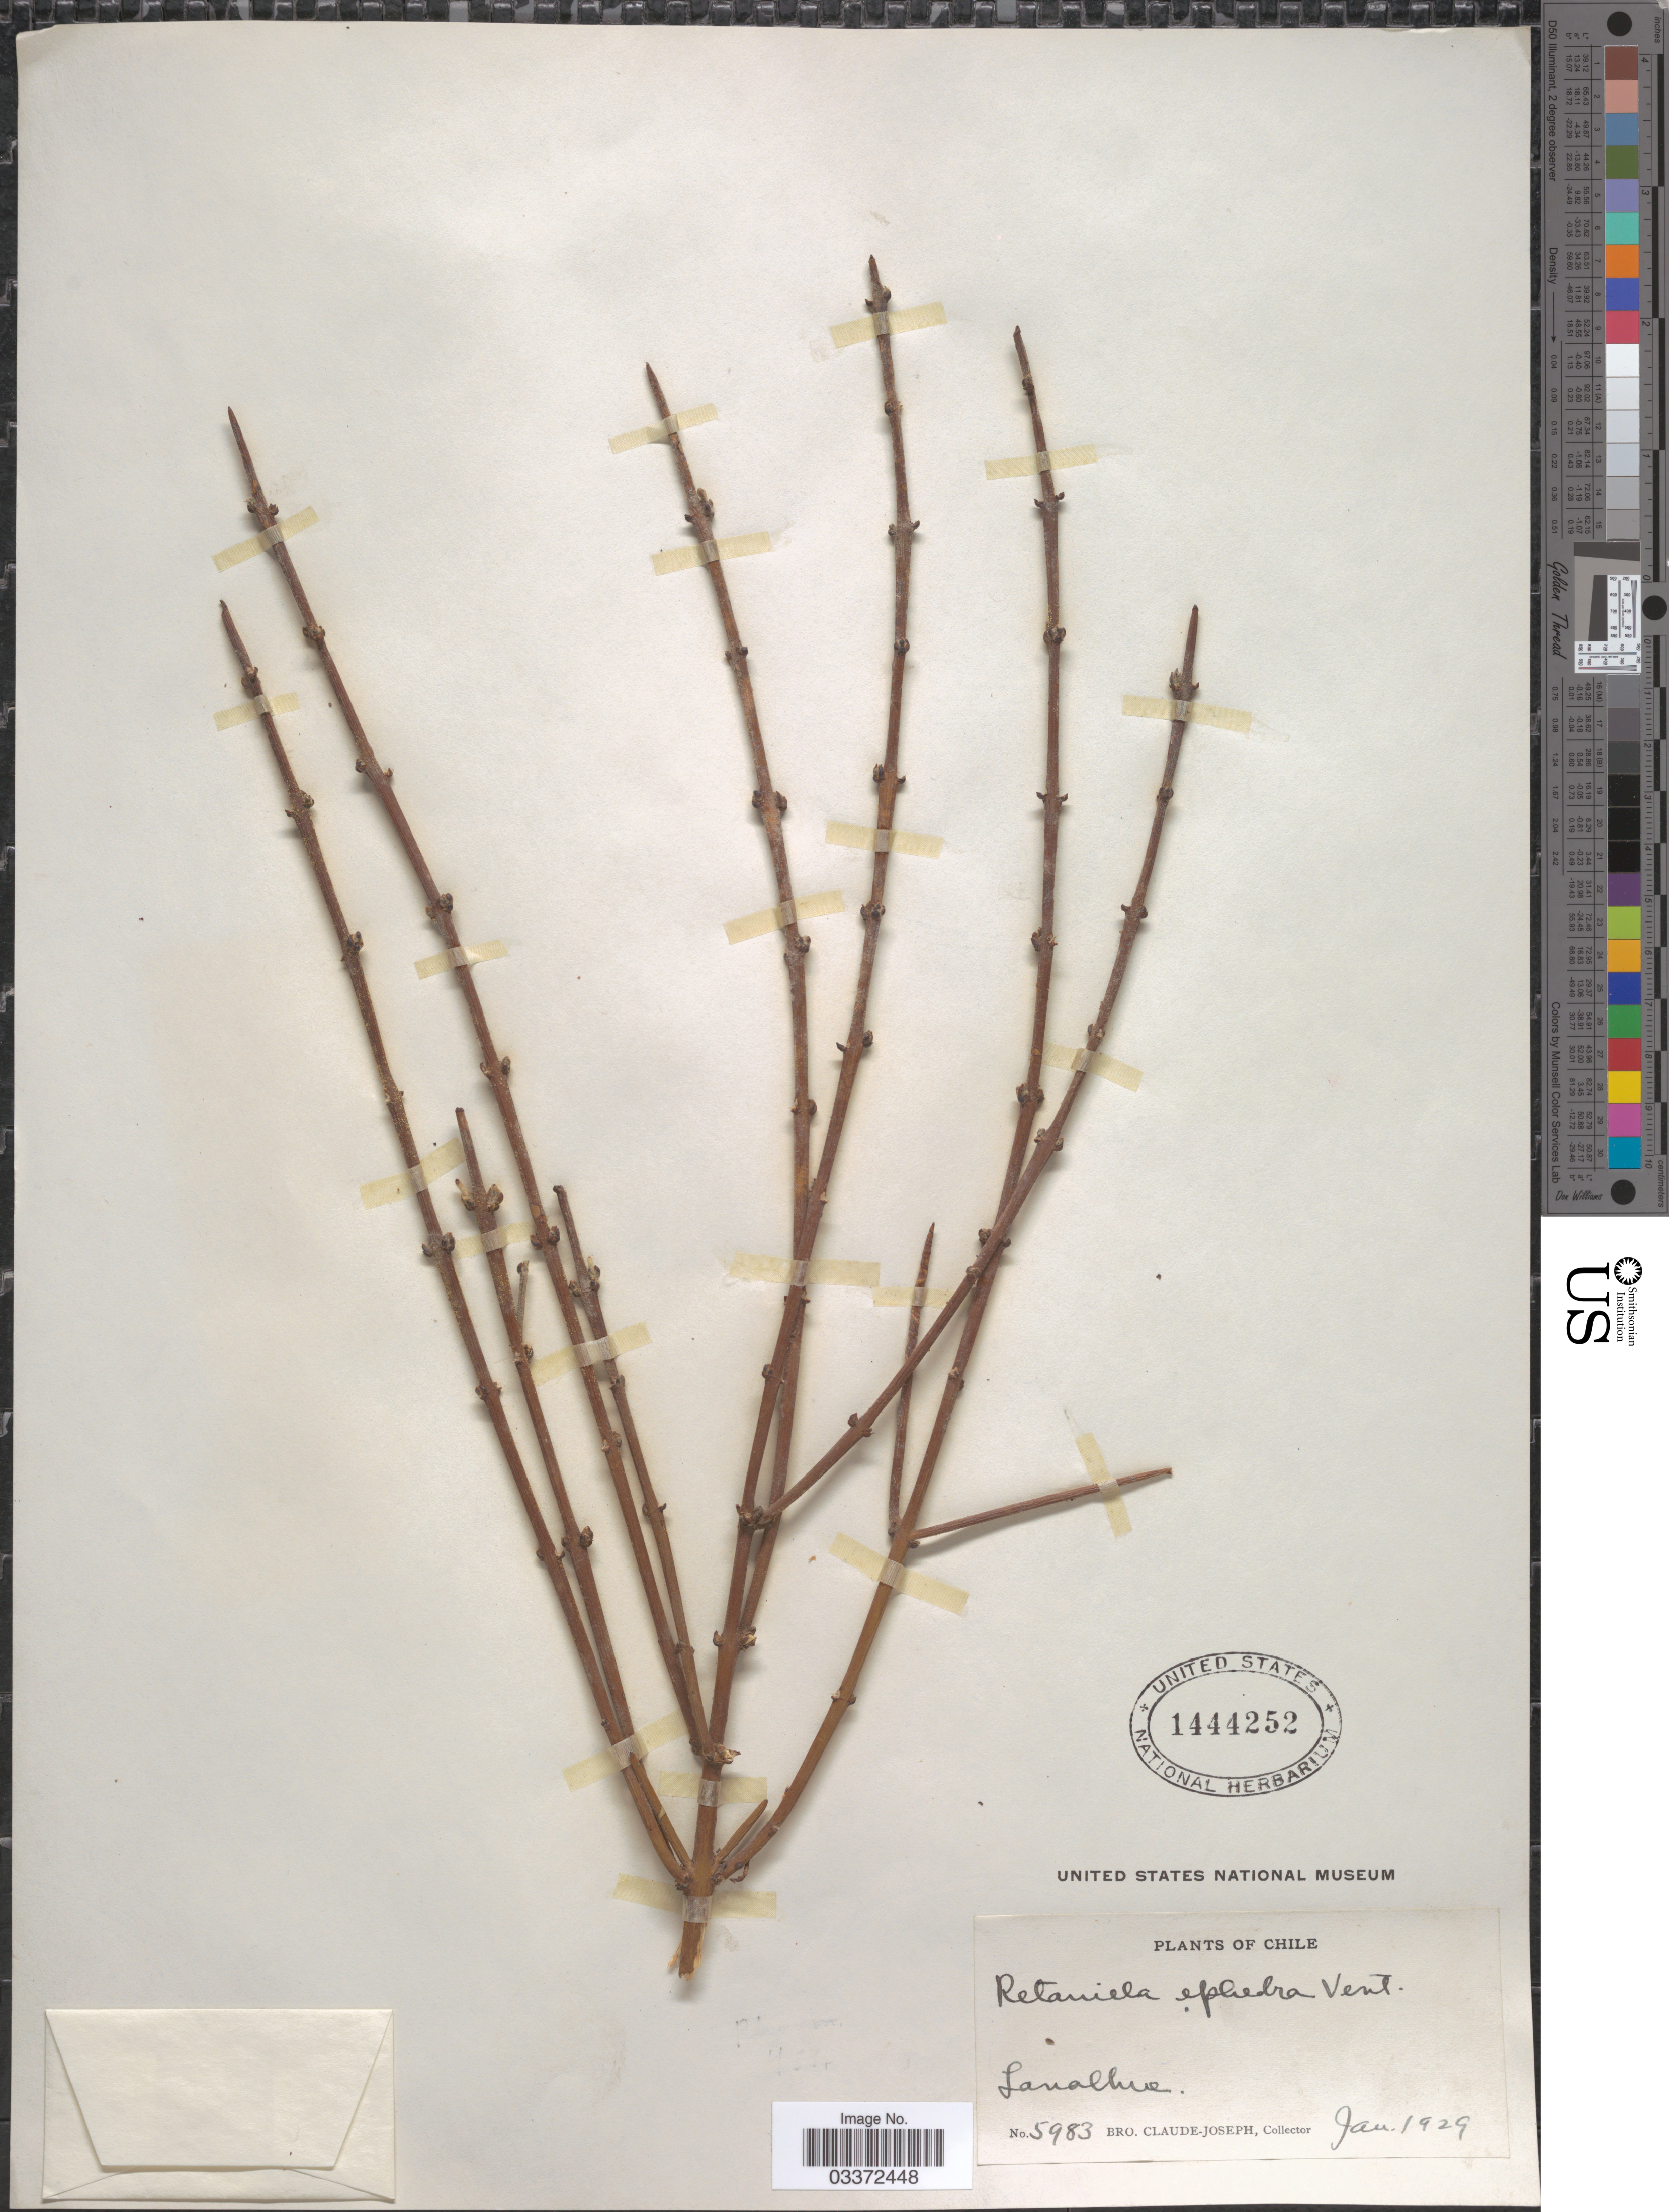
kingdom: Plantae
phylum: Tracheophyta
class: Magnoliopsida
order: Rosales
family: Rhamnaceae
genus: Retanilla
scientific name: Retanilla ephedra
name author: (Vent.) Brongn.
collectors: Bro. Claude-Joseph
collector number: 5983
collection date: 1929-01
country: Chile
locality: Lanalhue.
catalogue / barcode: US 1444252